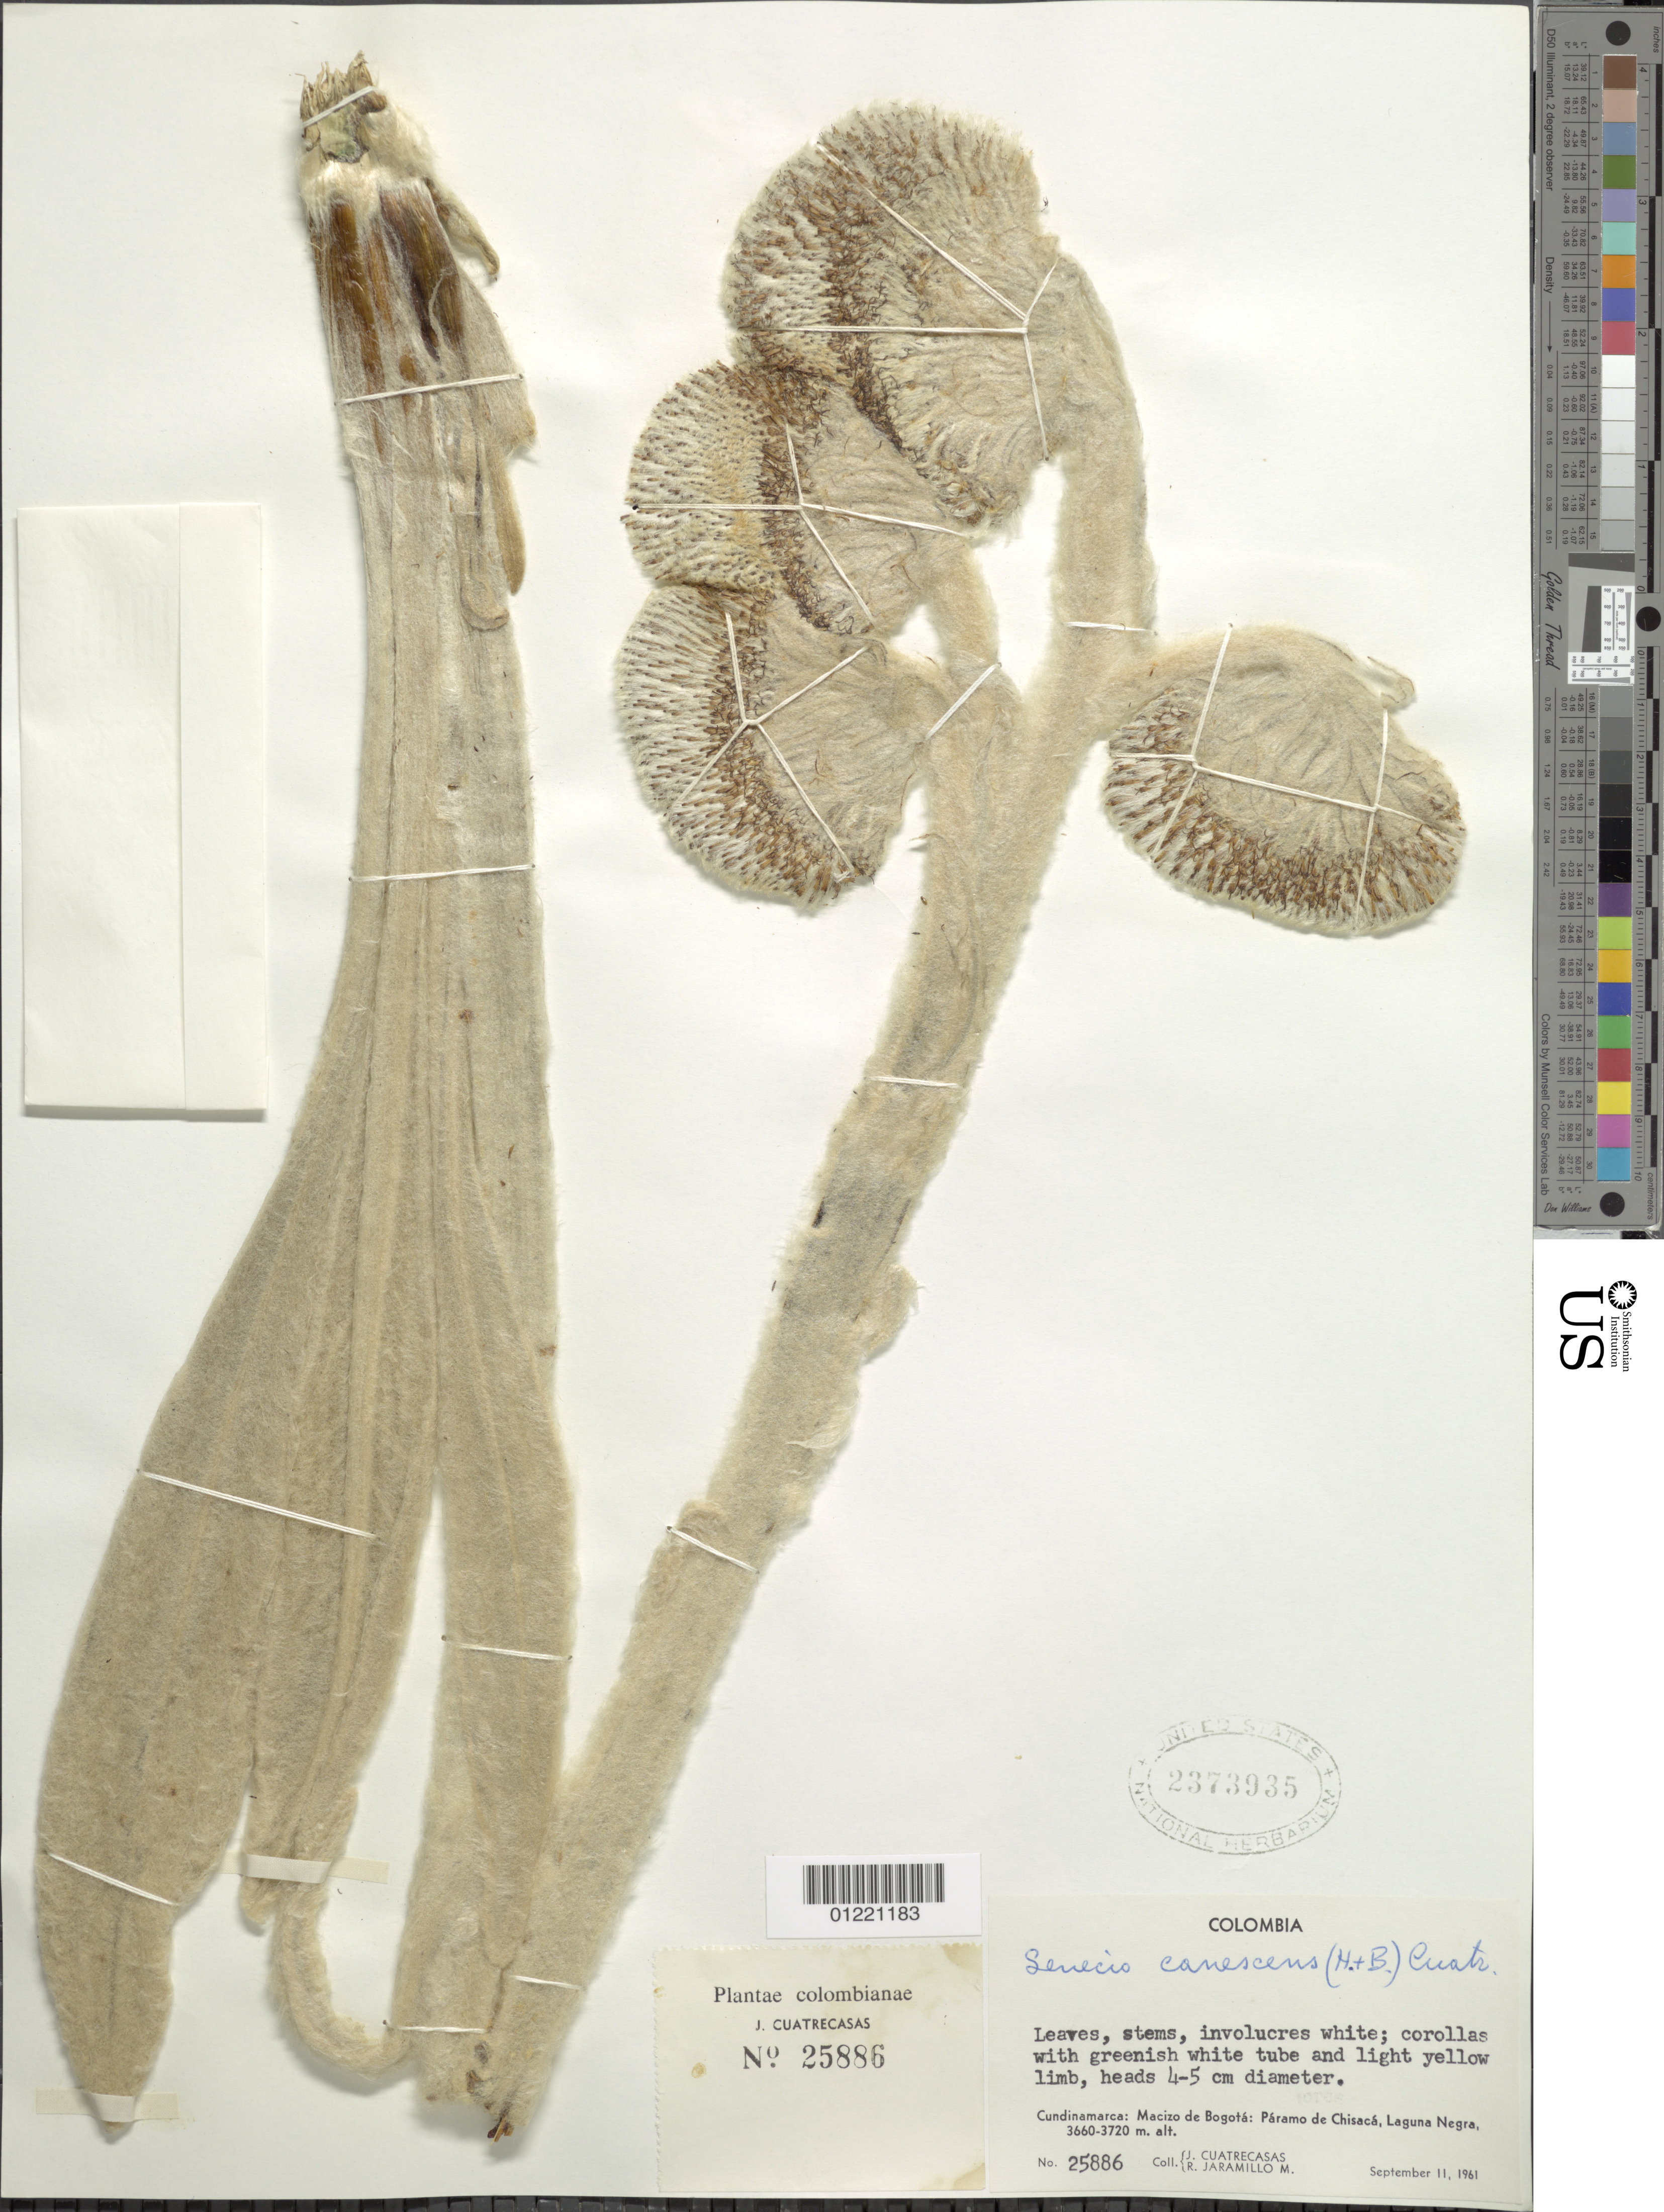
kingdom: Plantae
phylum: Tracheophyta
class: Magnoliopsida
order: Asterales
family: Asteraceae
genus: Senecio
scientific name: Senecio canescens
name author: (Bonpl.) Cuatrec.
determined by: Salomon, Luciana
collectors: J. Cuatrecasas & R. Jaramillo M.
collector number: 25886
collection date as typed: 11 Sep 1961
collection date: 1961-09-11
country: Colombia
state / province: Cundinamarca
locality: Macizo de Bogotá: Páramo de Chisaca, Laguna Negra.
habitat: paramo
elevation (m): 3660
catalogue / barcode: US 2373935